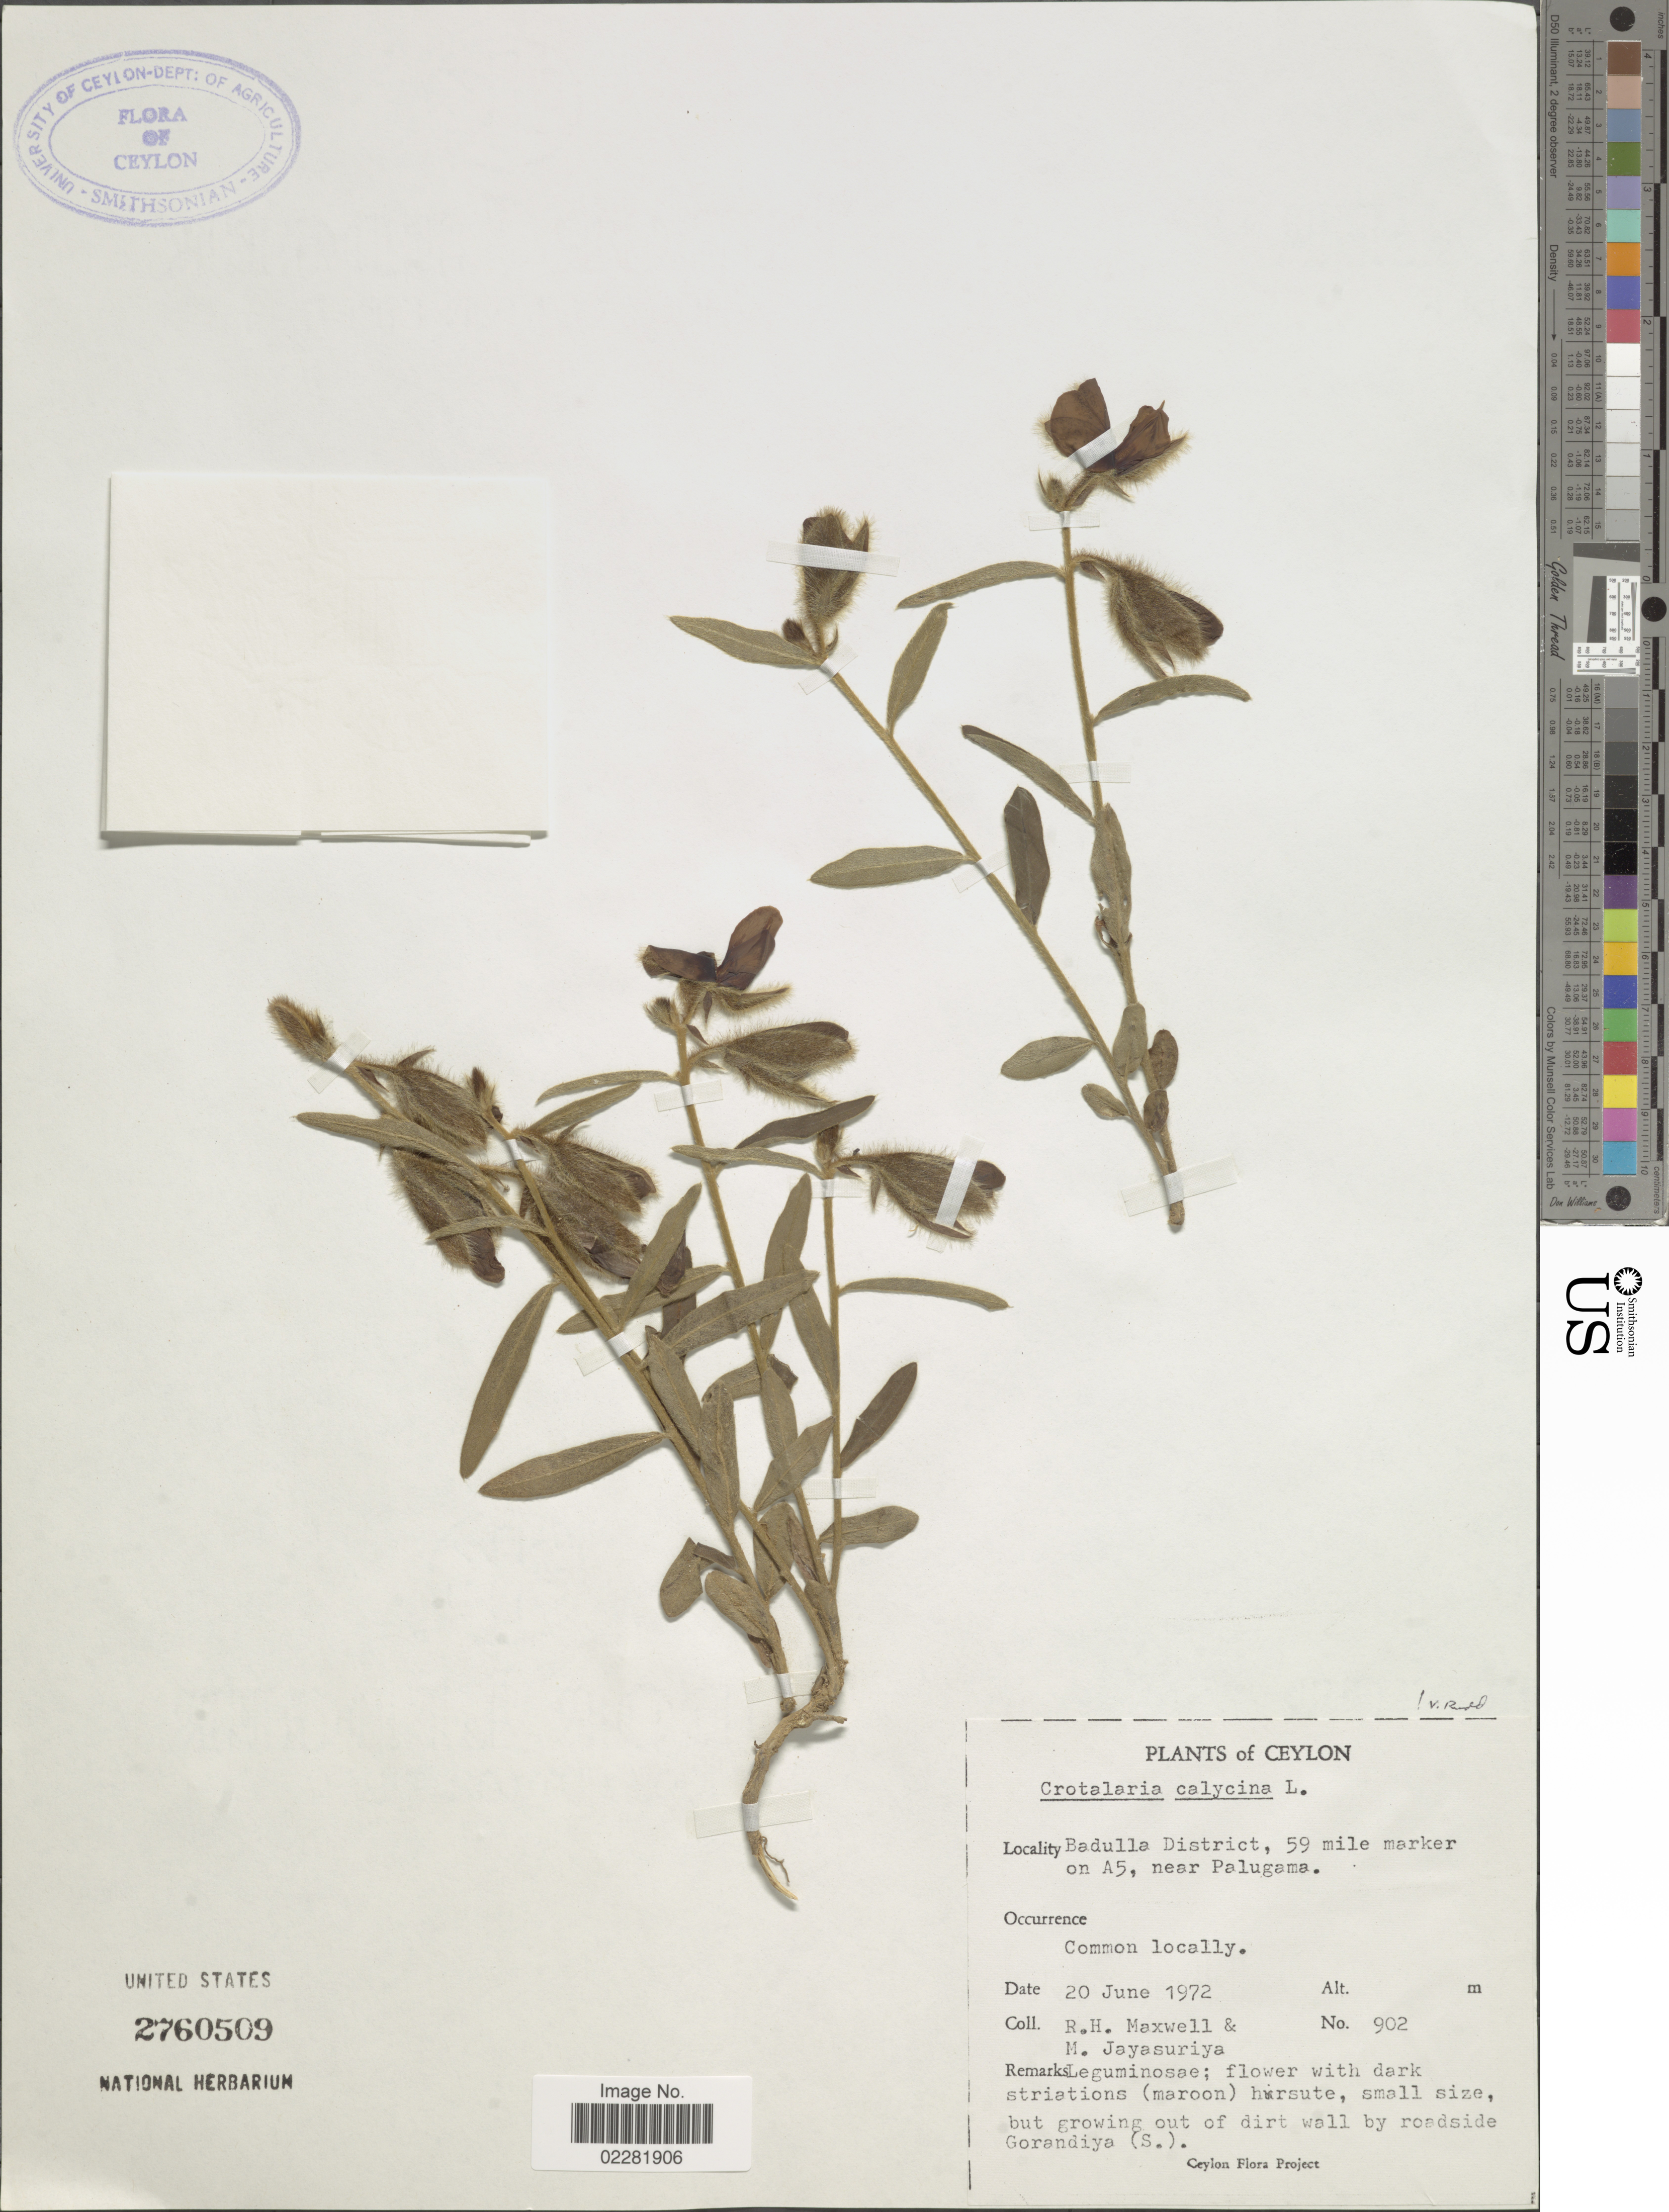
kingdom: Plantae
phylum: Tracheophyta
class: Magnoliopsida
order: Fabales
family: Fabaceae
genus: Crotalaria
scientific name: Crotalaria calycina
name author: Schrank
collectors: R. Maxwell & M. Jayasuriya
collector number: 902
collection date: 1972-06-20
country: Sri Lanka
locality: Ceylon, Badulla District, 59 mile marker on A5, near Palugama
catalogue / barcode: US 2760509